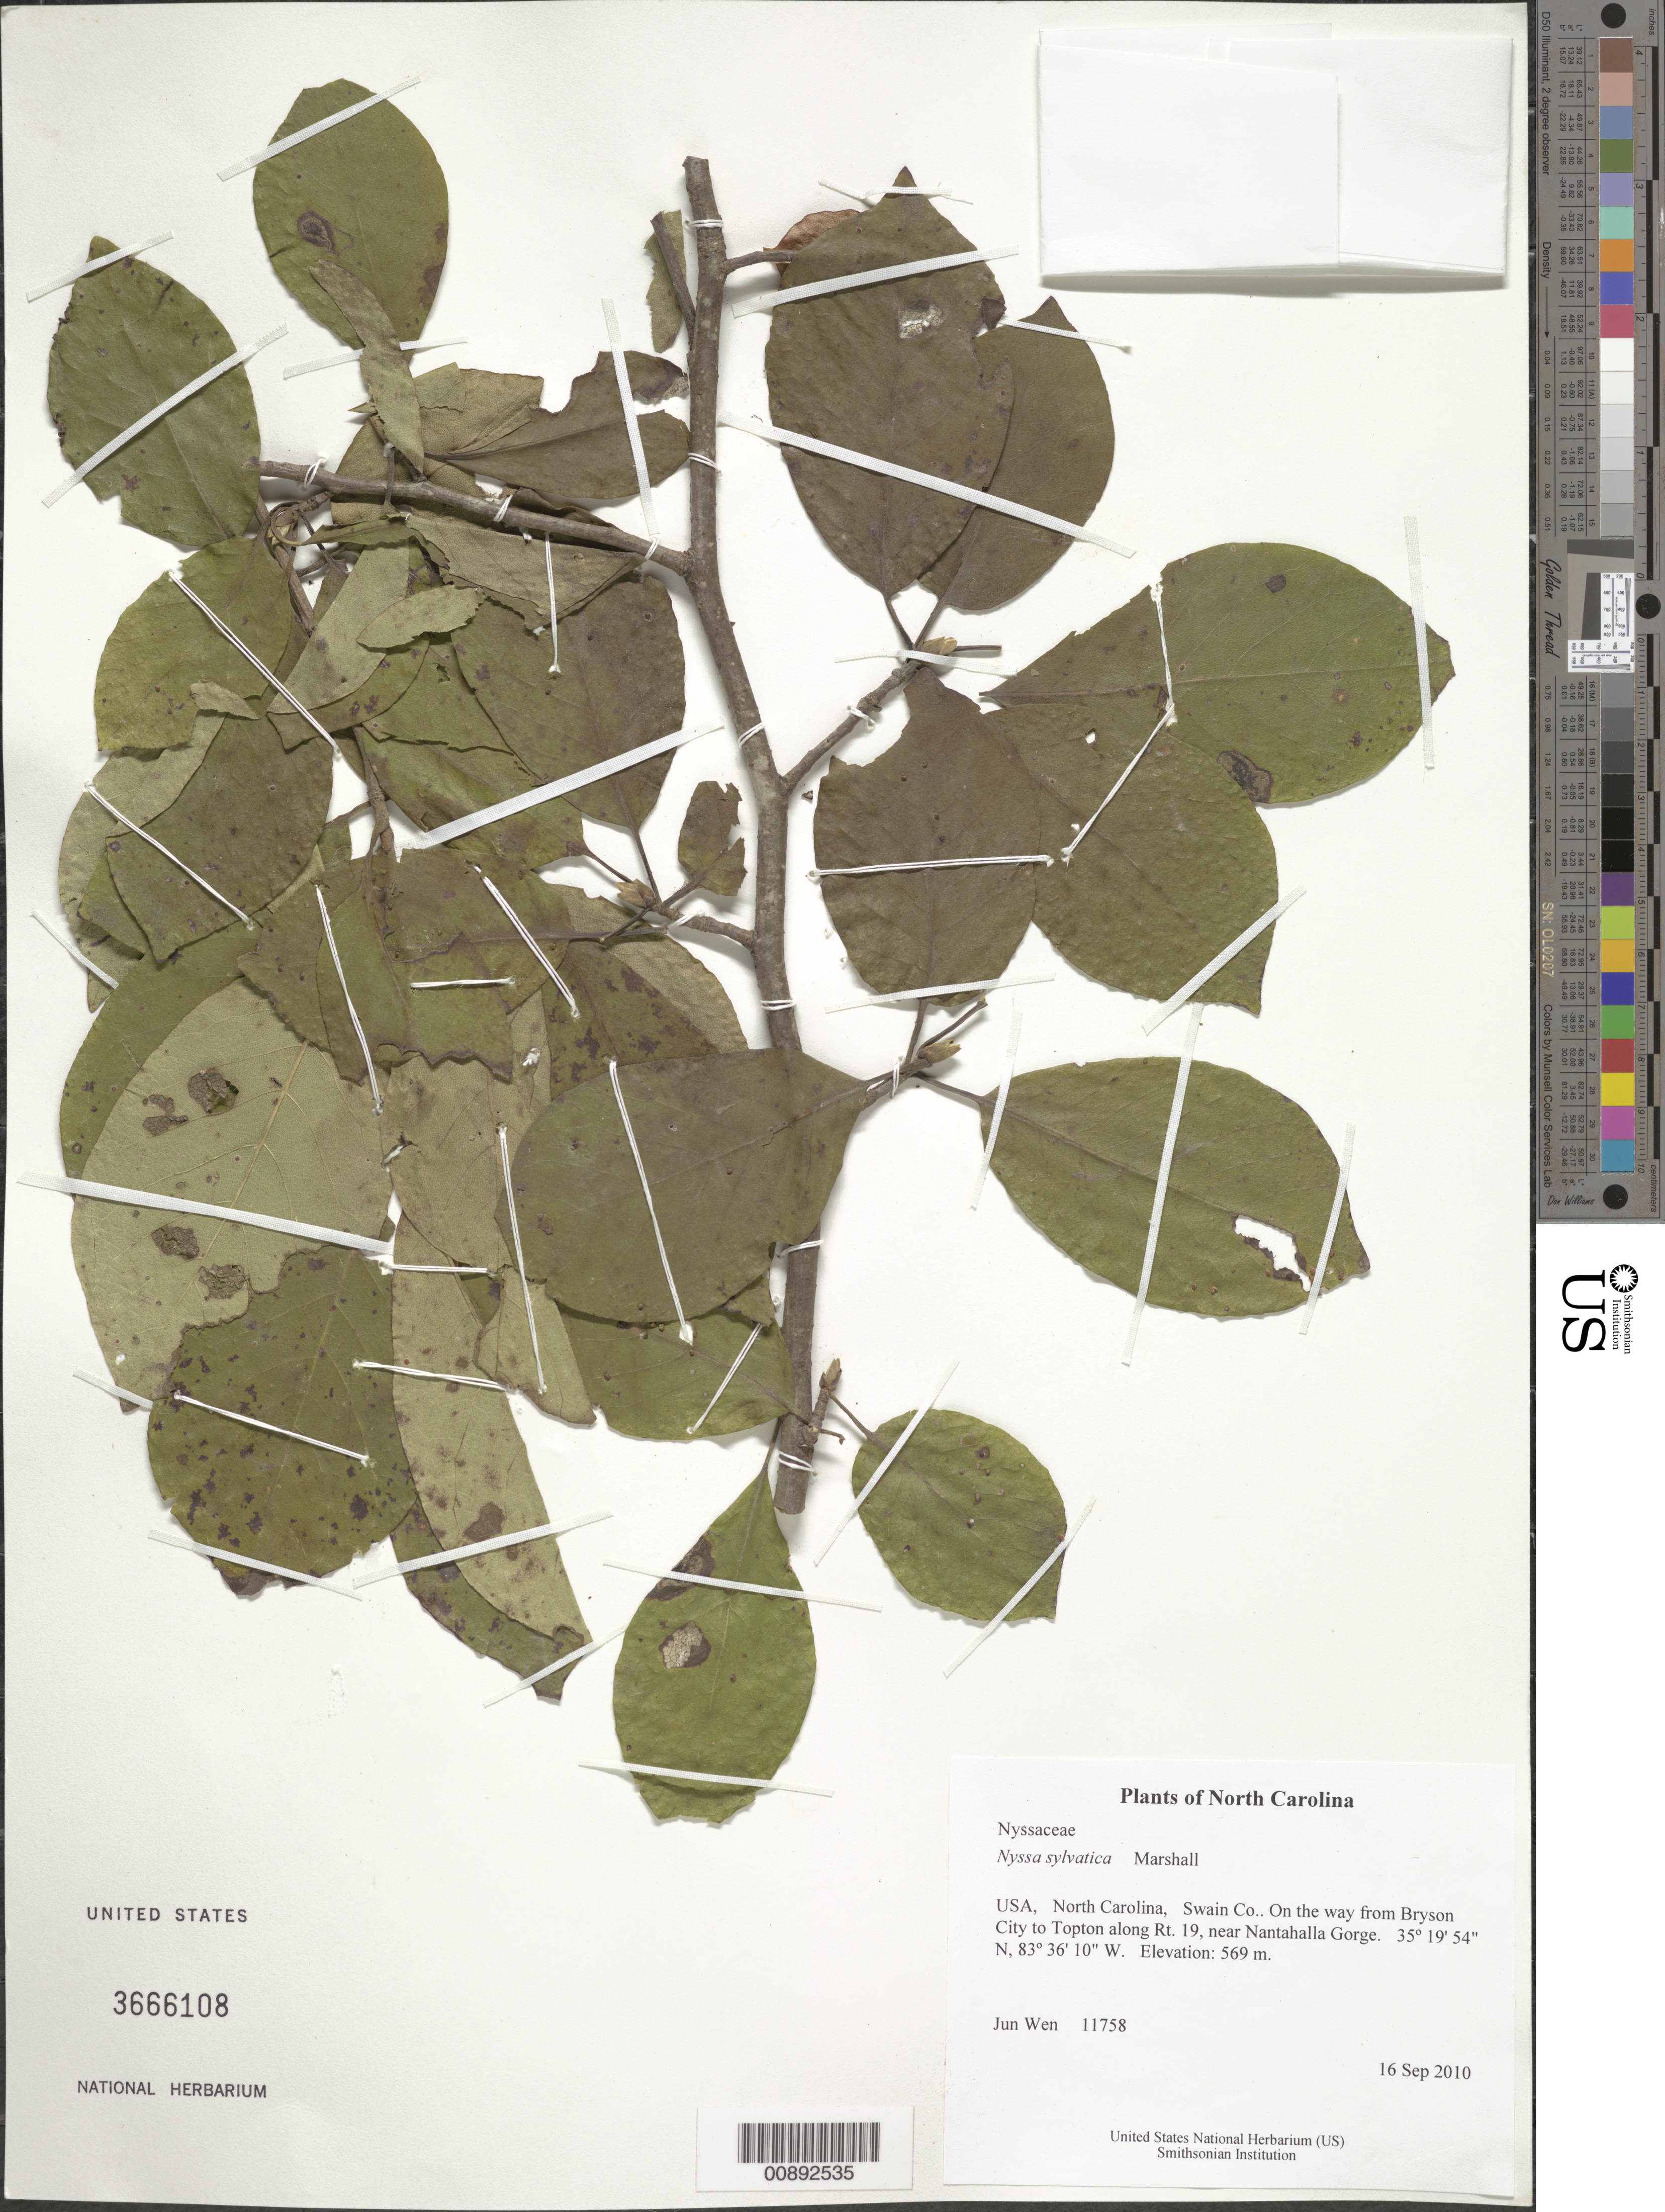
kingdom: Plantae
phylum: Tracheophyta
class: Magnoliopsida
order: Cornales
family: Nyssaceae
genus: Nyssa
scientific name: Nyssa sylvatica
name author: Marshall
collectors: J. Wen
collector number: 11758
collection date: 2010-09-16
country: United States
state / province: North Carolina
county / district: Swain Co.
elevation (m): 569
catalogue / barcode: US 3666108